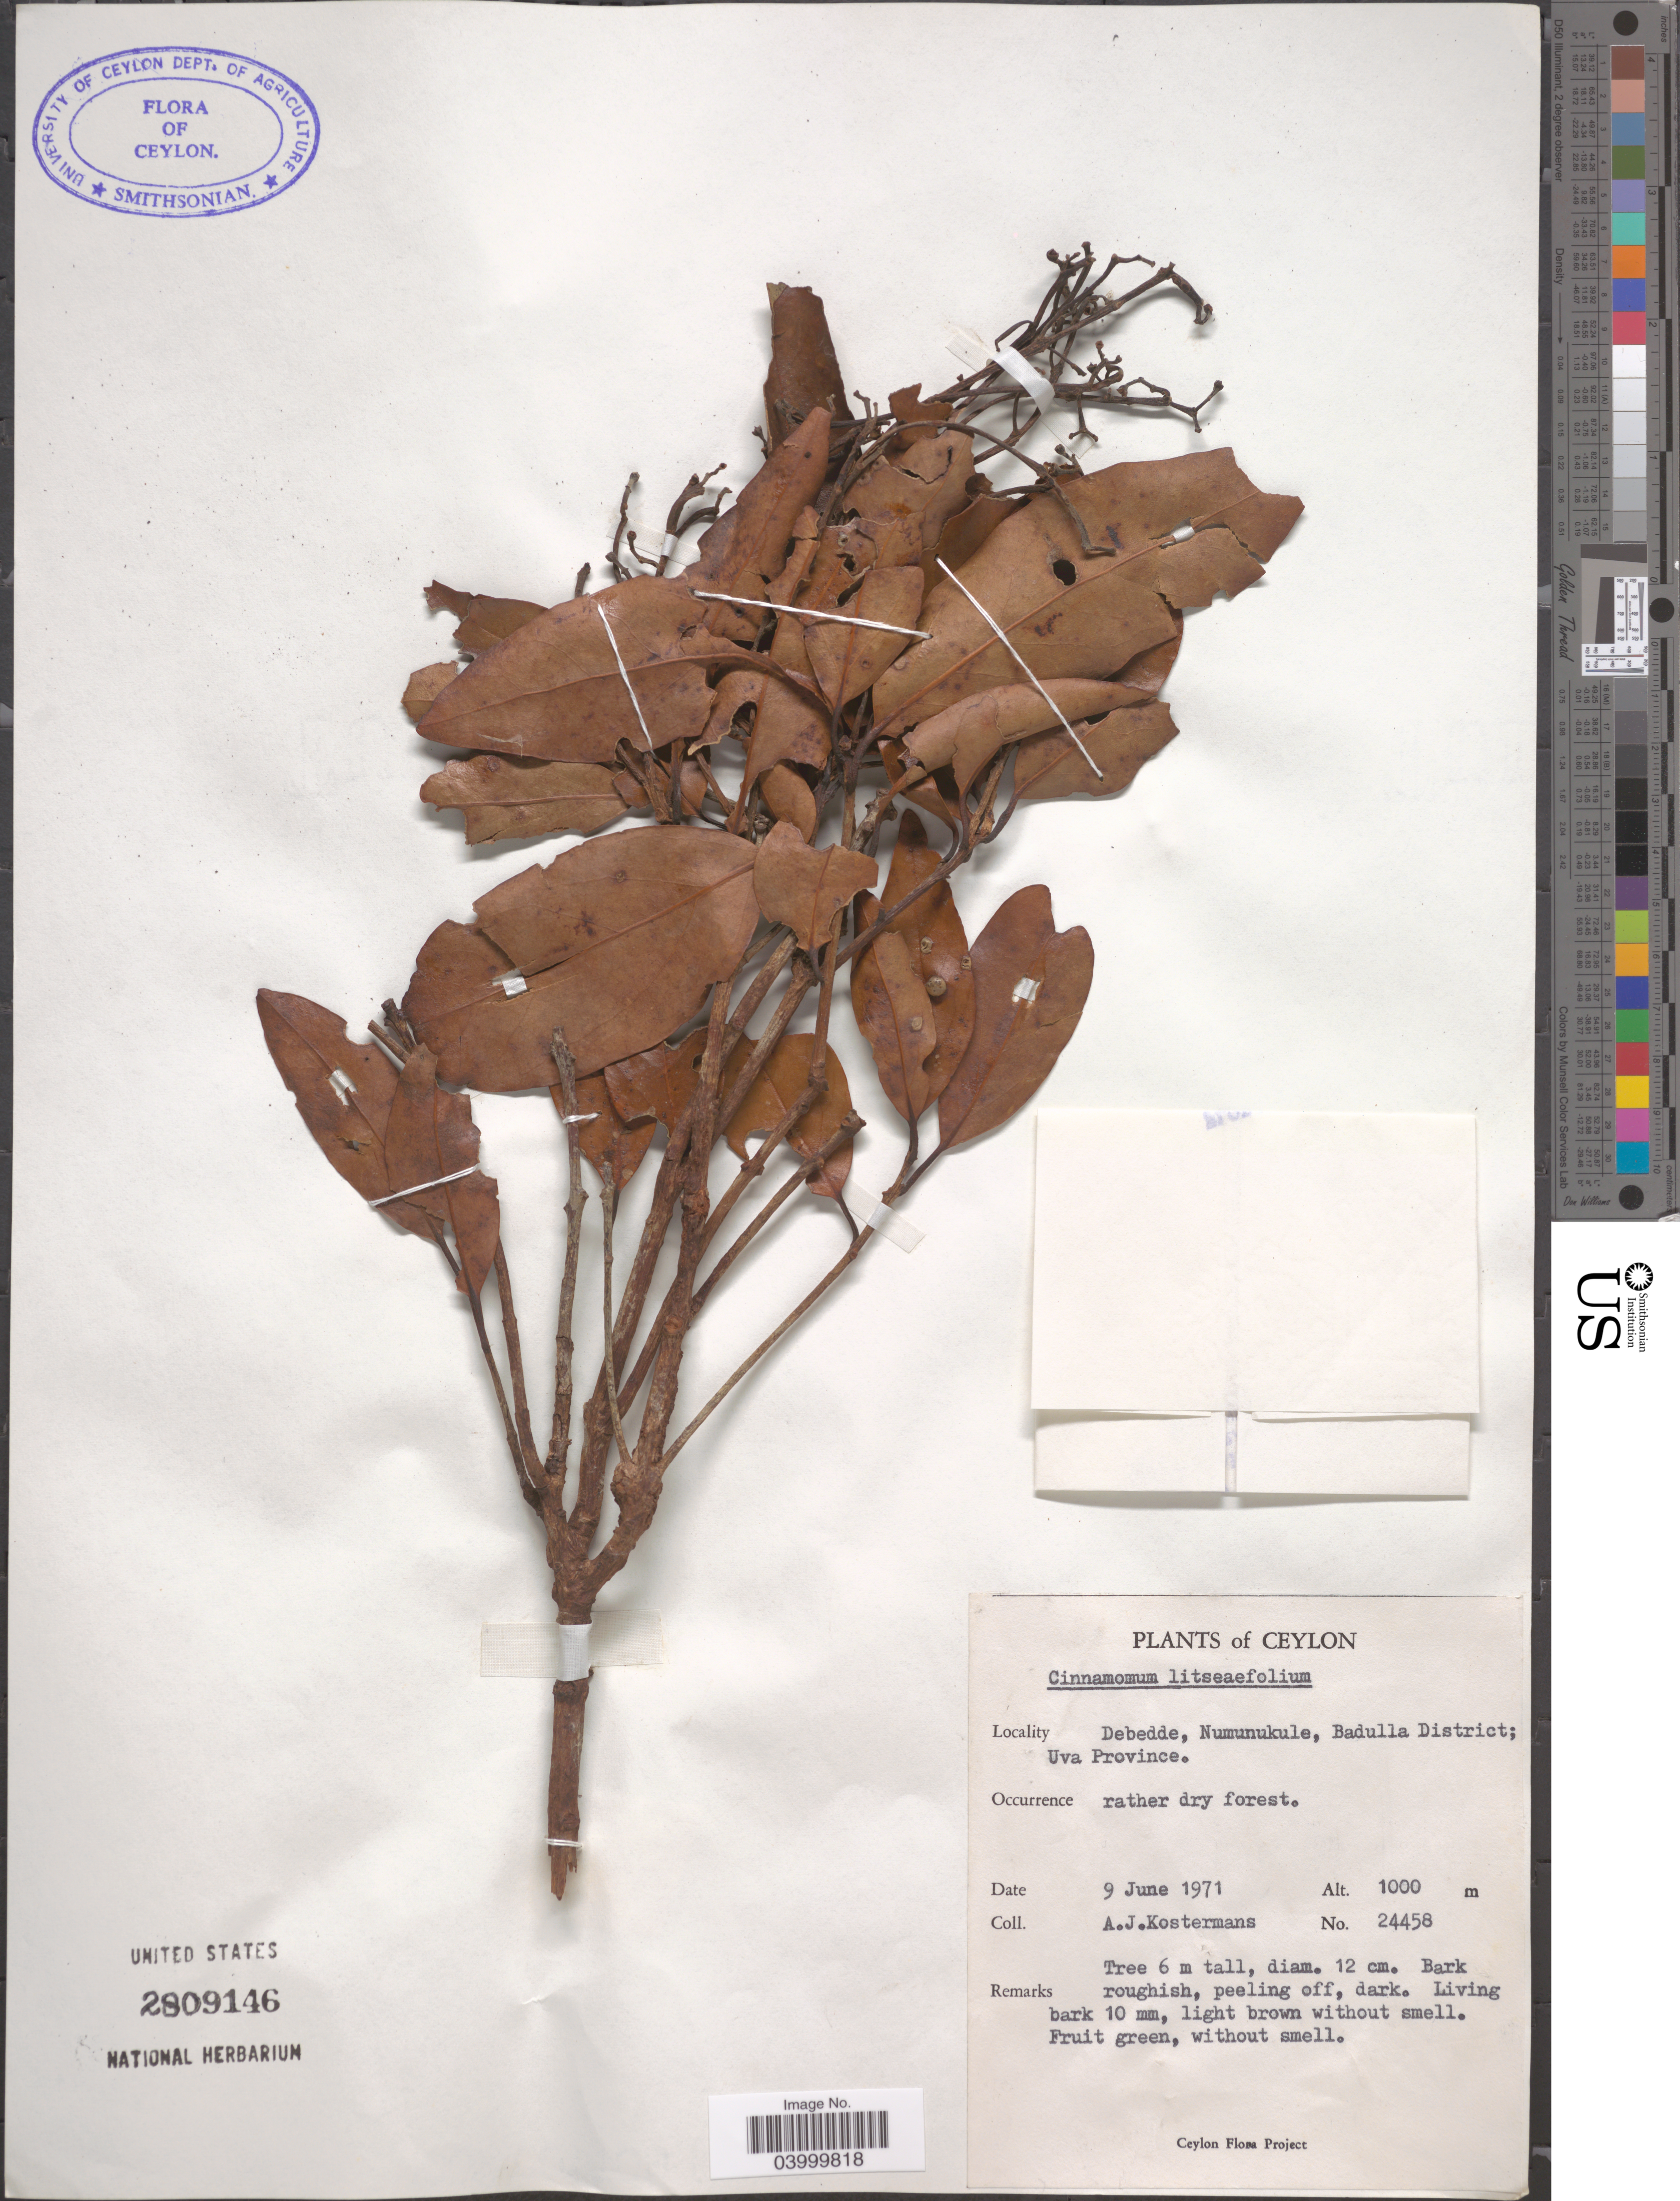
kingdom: Plantae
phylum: Tracheophyta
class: Magnoliopsida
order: Laurales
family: Lauraceae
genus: Cinnamomum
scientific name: Cinnamomum litsaeifolium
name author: Thwaites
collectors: A. J. G. Kostermans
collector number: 24458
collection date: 1971-06-09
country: Sri Lanka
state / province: Uva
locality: Ceylon. Debedde, Numunukule, Badulla District.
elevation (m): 1000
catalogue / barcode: US 2809146